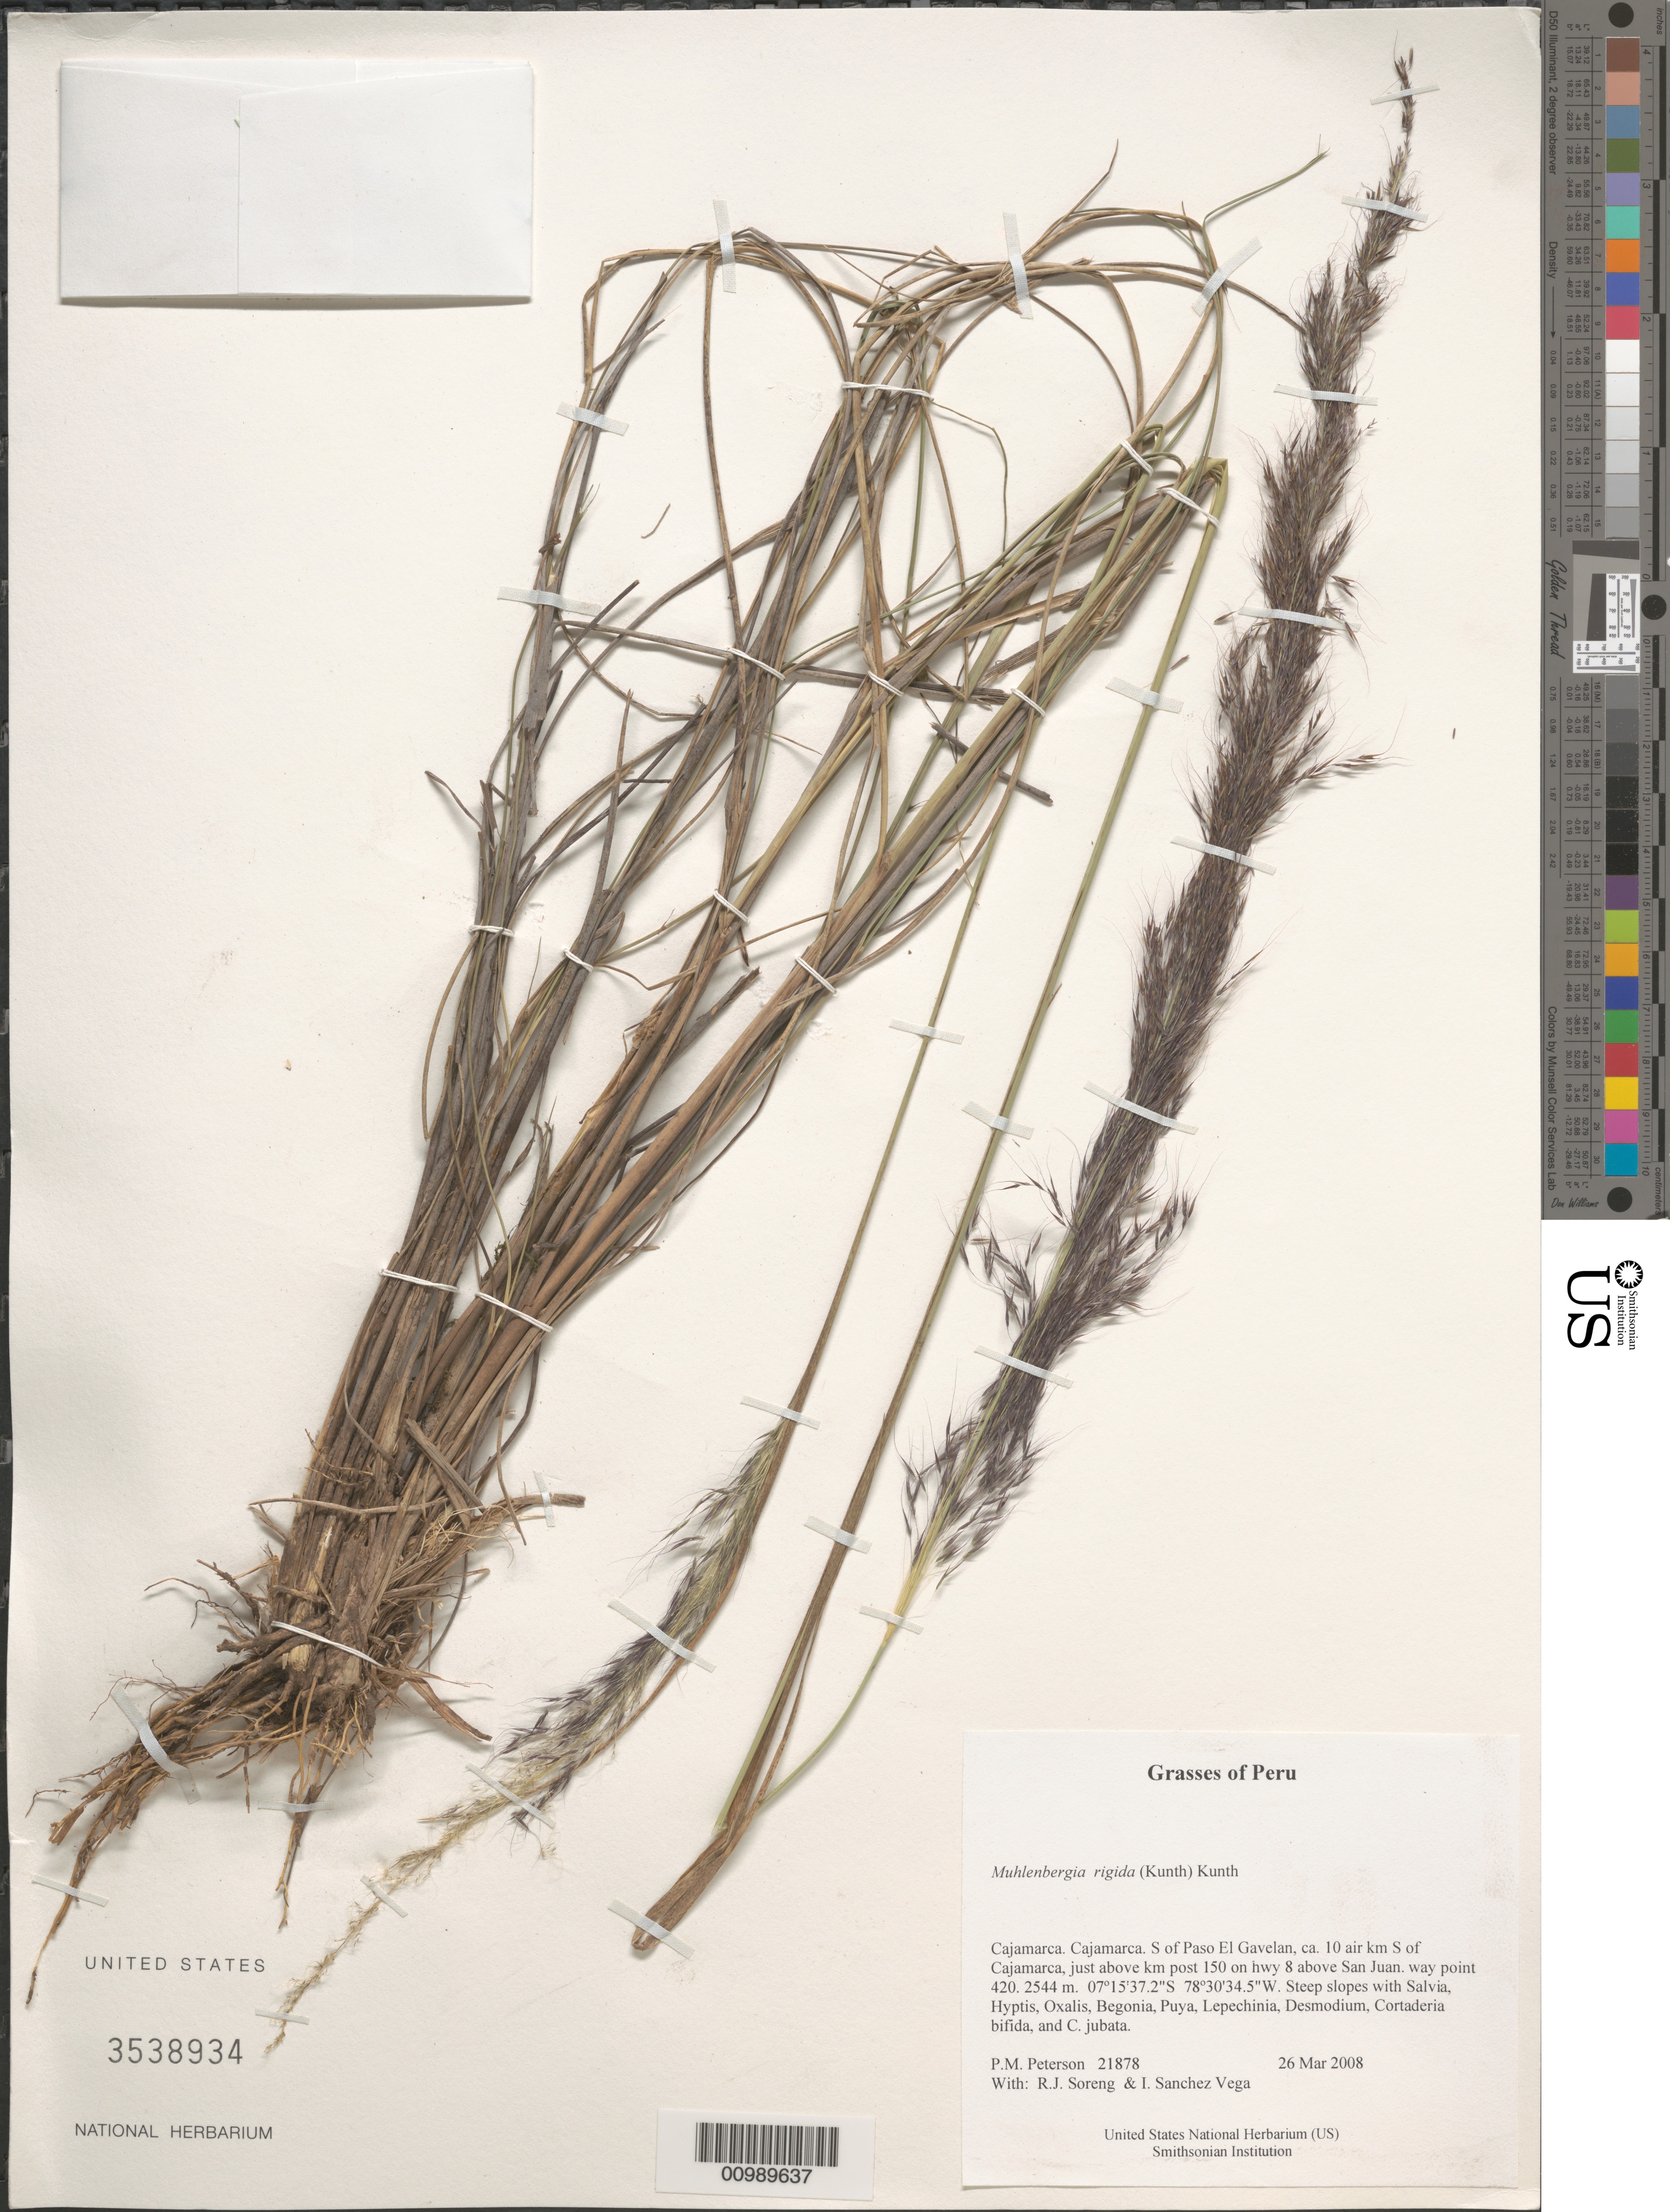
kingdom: Plantae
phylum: Tracheophyta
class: Liliopsida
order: Poales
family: Poaceae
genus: Muhlenbergia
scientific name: Muhlenbergia rigida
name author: (Kunth) Kunth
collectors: P. M. Peterson, R. J. Soreng & I. M. Sánchez Vega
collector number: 21878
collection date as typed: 26 Mar 2008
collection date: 2008-03-26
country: Peru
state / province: Cajamarca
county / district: Cajamarca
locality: S of Paso El Gavelan, ca. 10 air km S of Cajamarca, just above km post 150 on hwy 8 above San Juan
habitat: Steep slopes with Salvia, Hyptis, Oxalis, Begonia, Puya, Lepechinia, Desmodium, Cortaderia bifida, and C. jubata.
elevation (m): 2544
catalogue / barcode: US 3538934